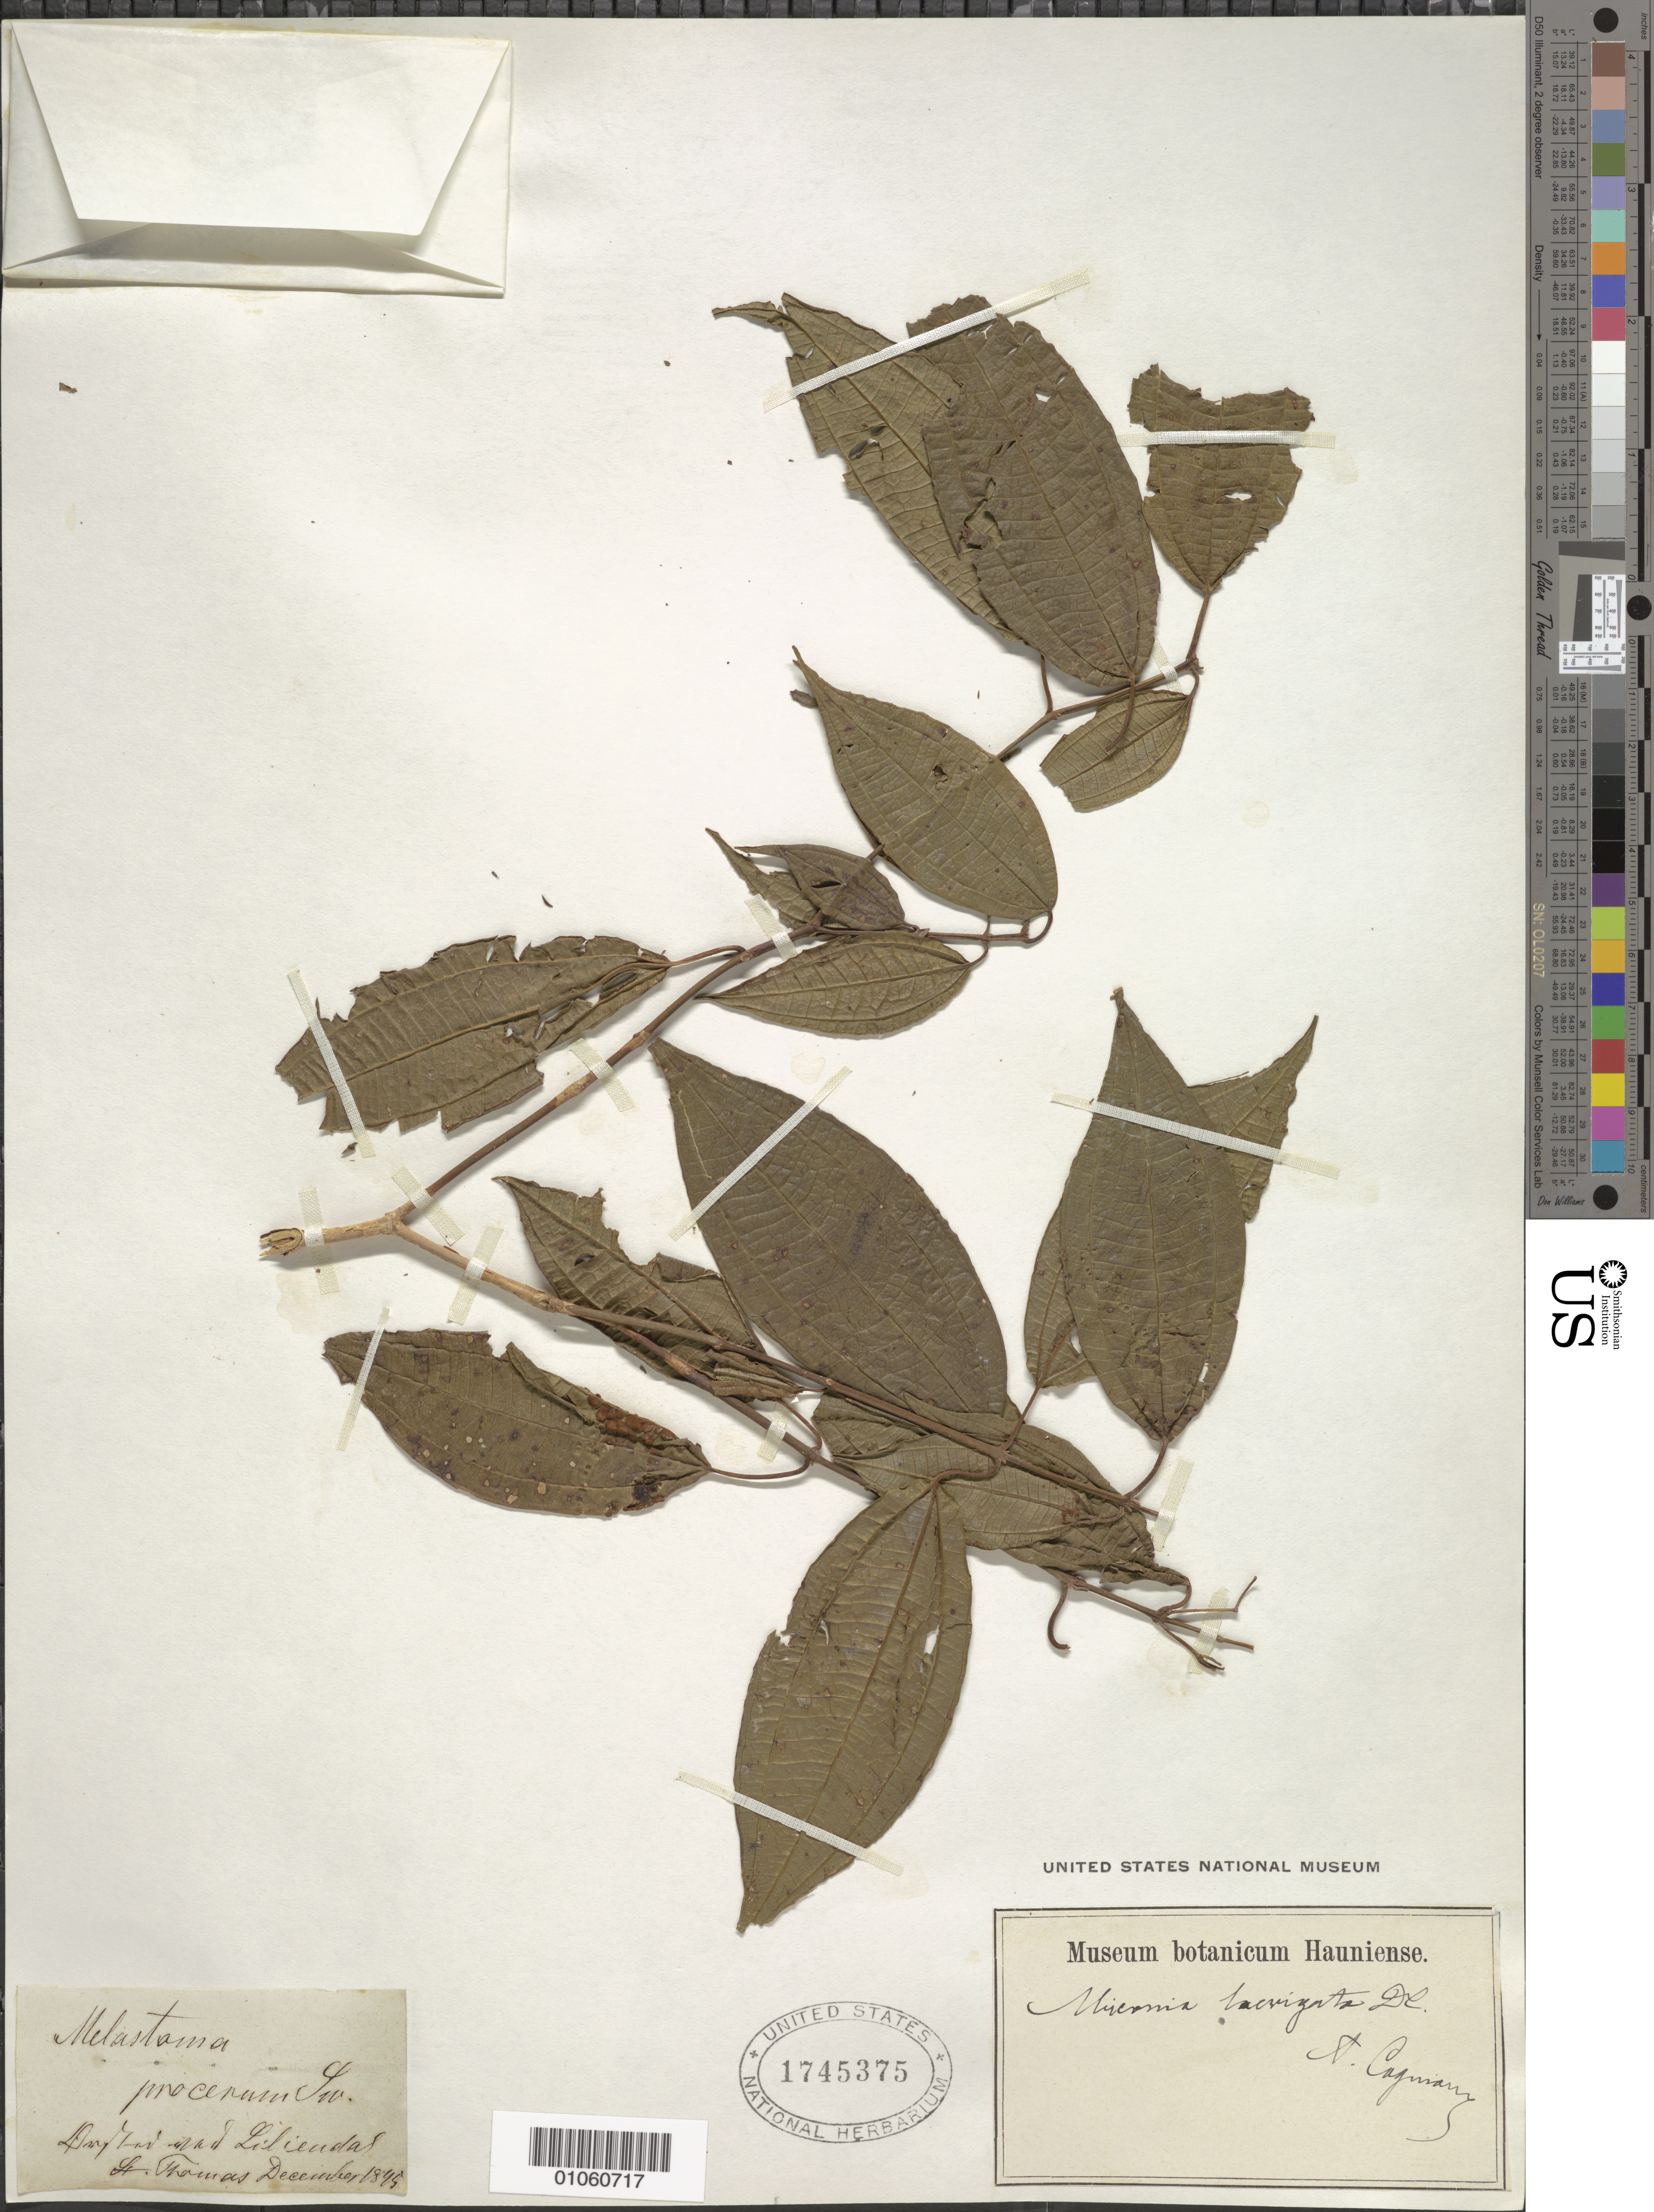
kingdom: Plantae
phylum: Tracheophyta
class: Magnoliopsida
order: Myrtales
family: Melastomataceae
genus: Miconia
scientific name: Miconia laevigata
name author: (L.) D. Don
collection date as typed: Dec 1895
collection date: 1985-12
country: U.S. Virgin Islands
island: St. Thomas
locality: Liliendat [?]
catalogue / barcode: US 1745375